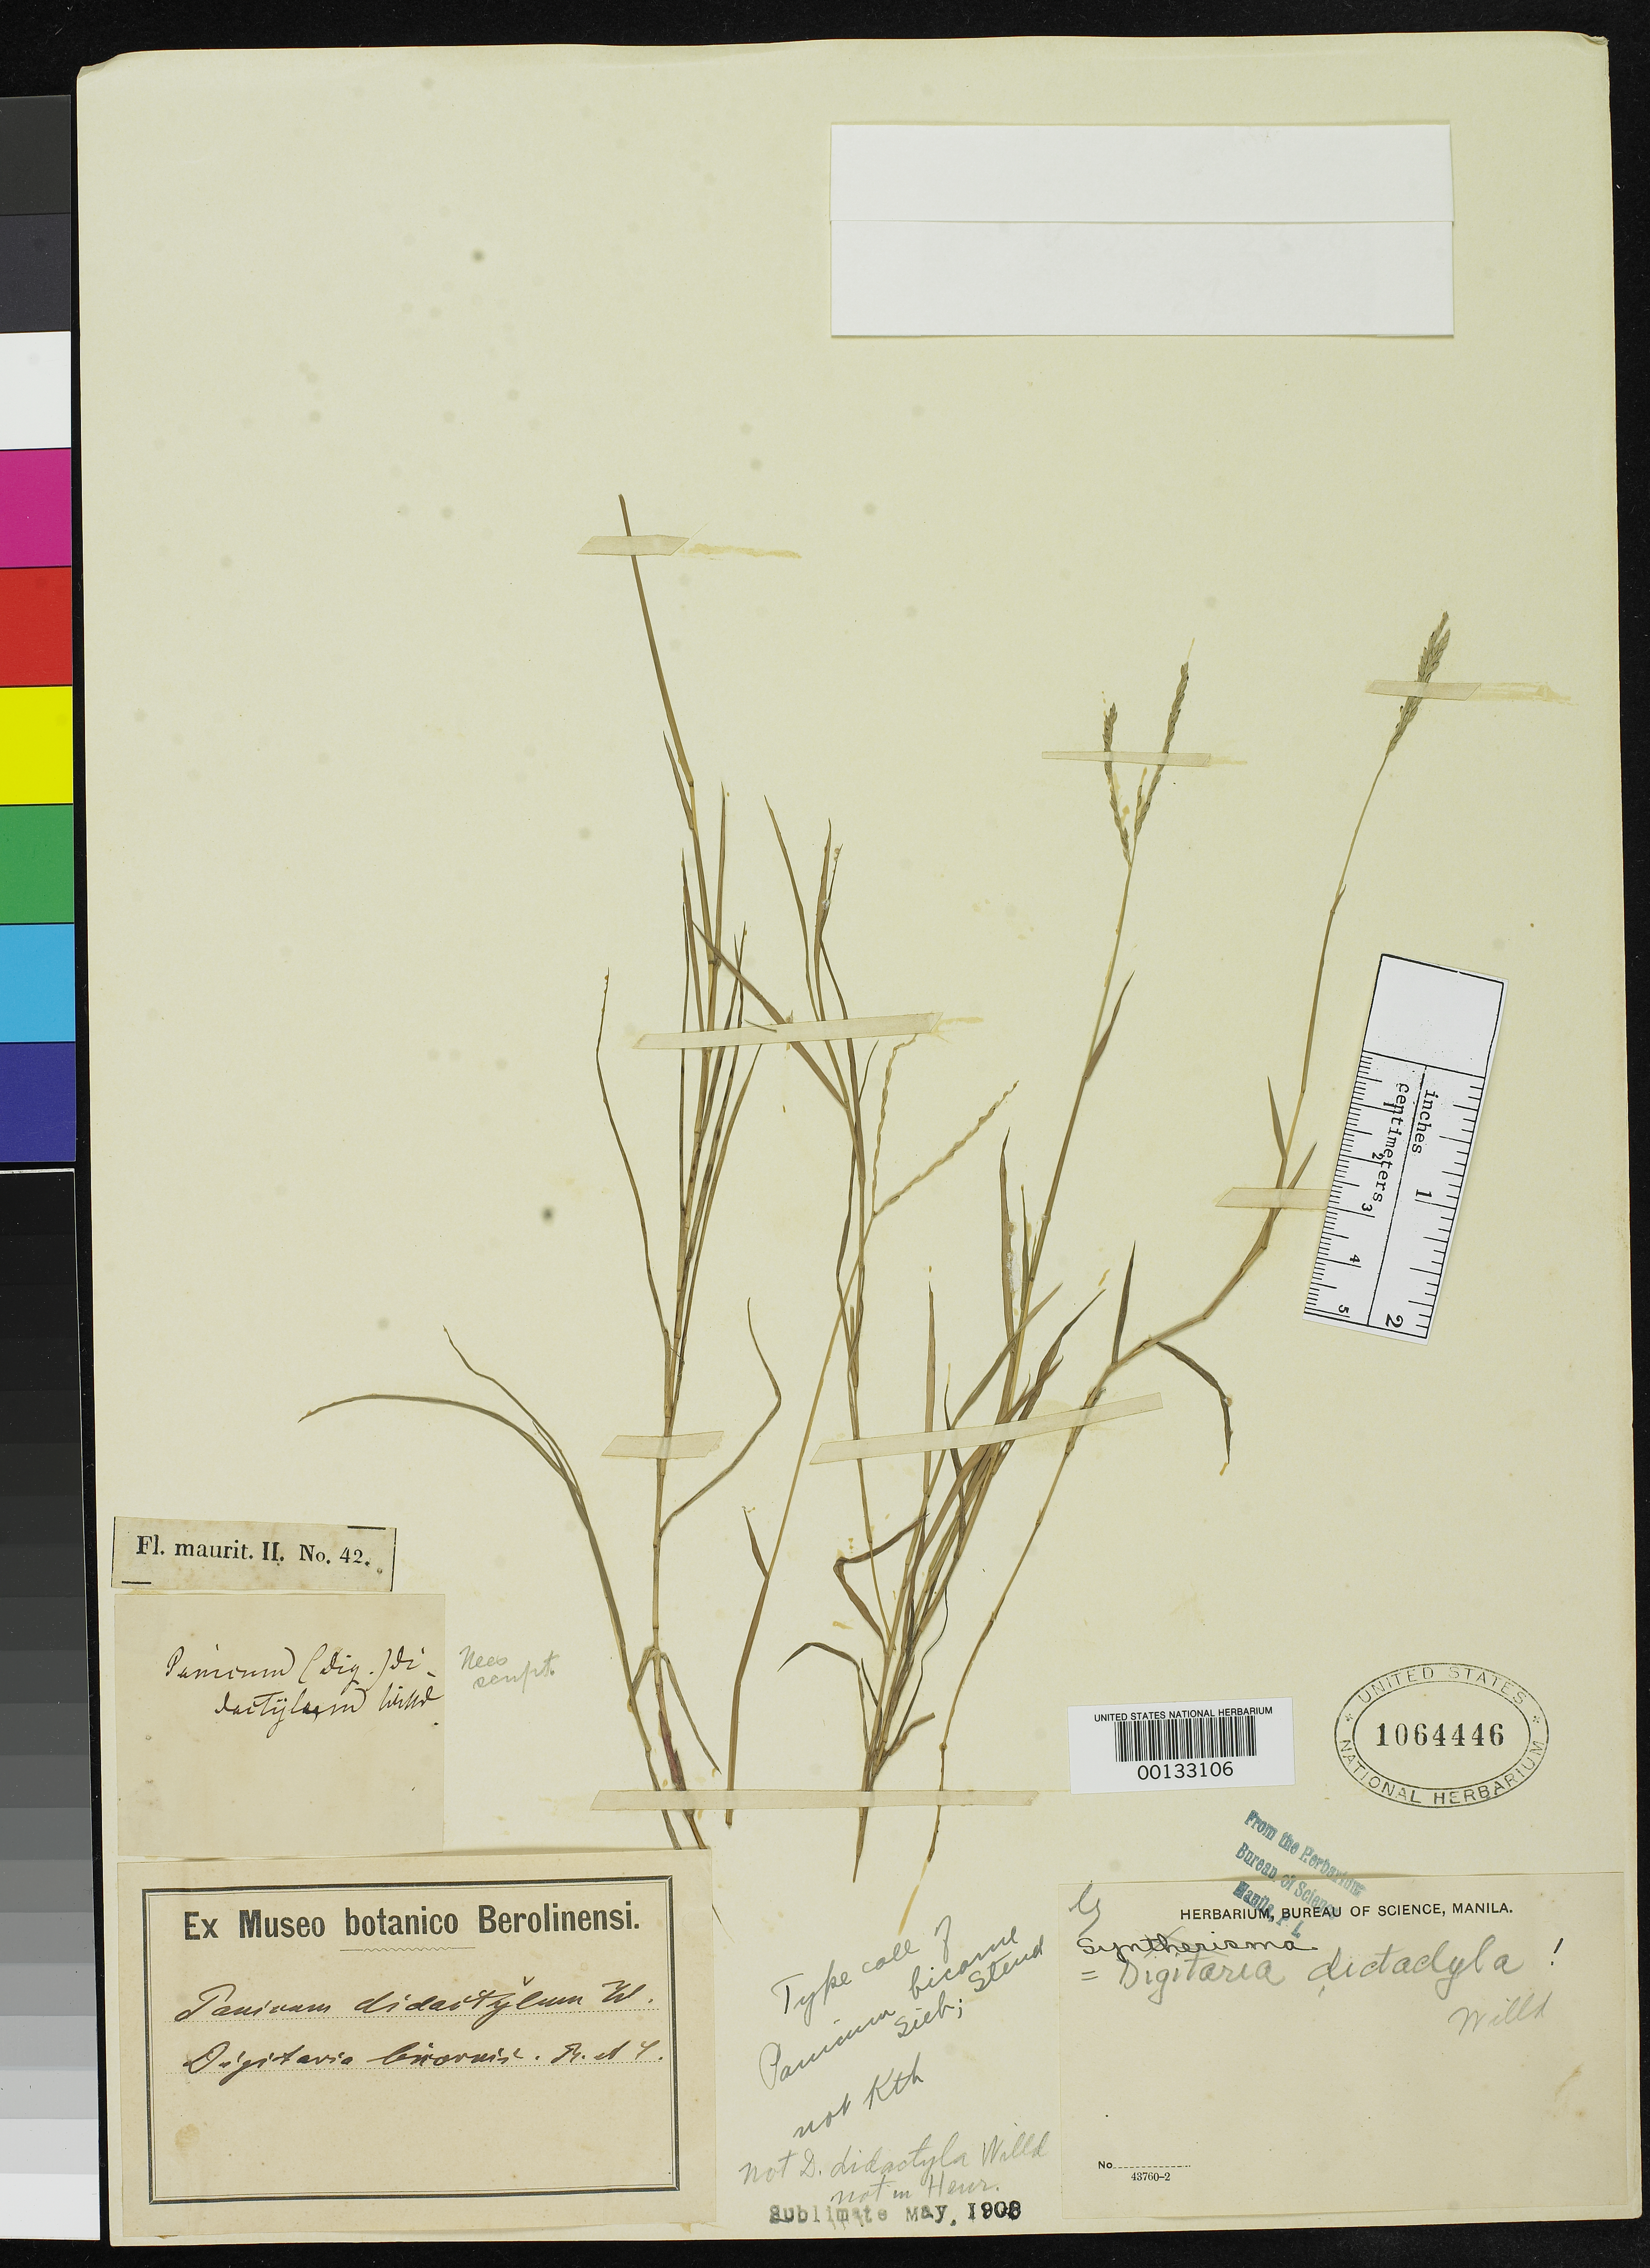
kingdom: Plantae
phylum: Tracheophyta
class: Liliopsida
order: Poales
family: Poaceae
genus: Panicum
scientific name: Panicum bicorne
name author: Sieber ex Steud.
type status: Type Collection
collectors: F. W. Sieber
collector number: Herb. Maurit. 42.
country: Panama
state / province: Chiriquí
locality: Around San Felix.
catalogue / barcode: US 1064446